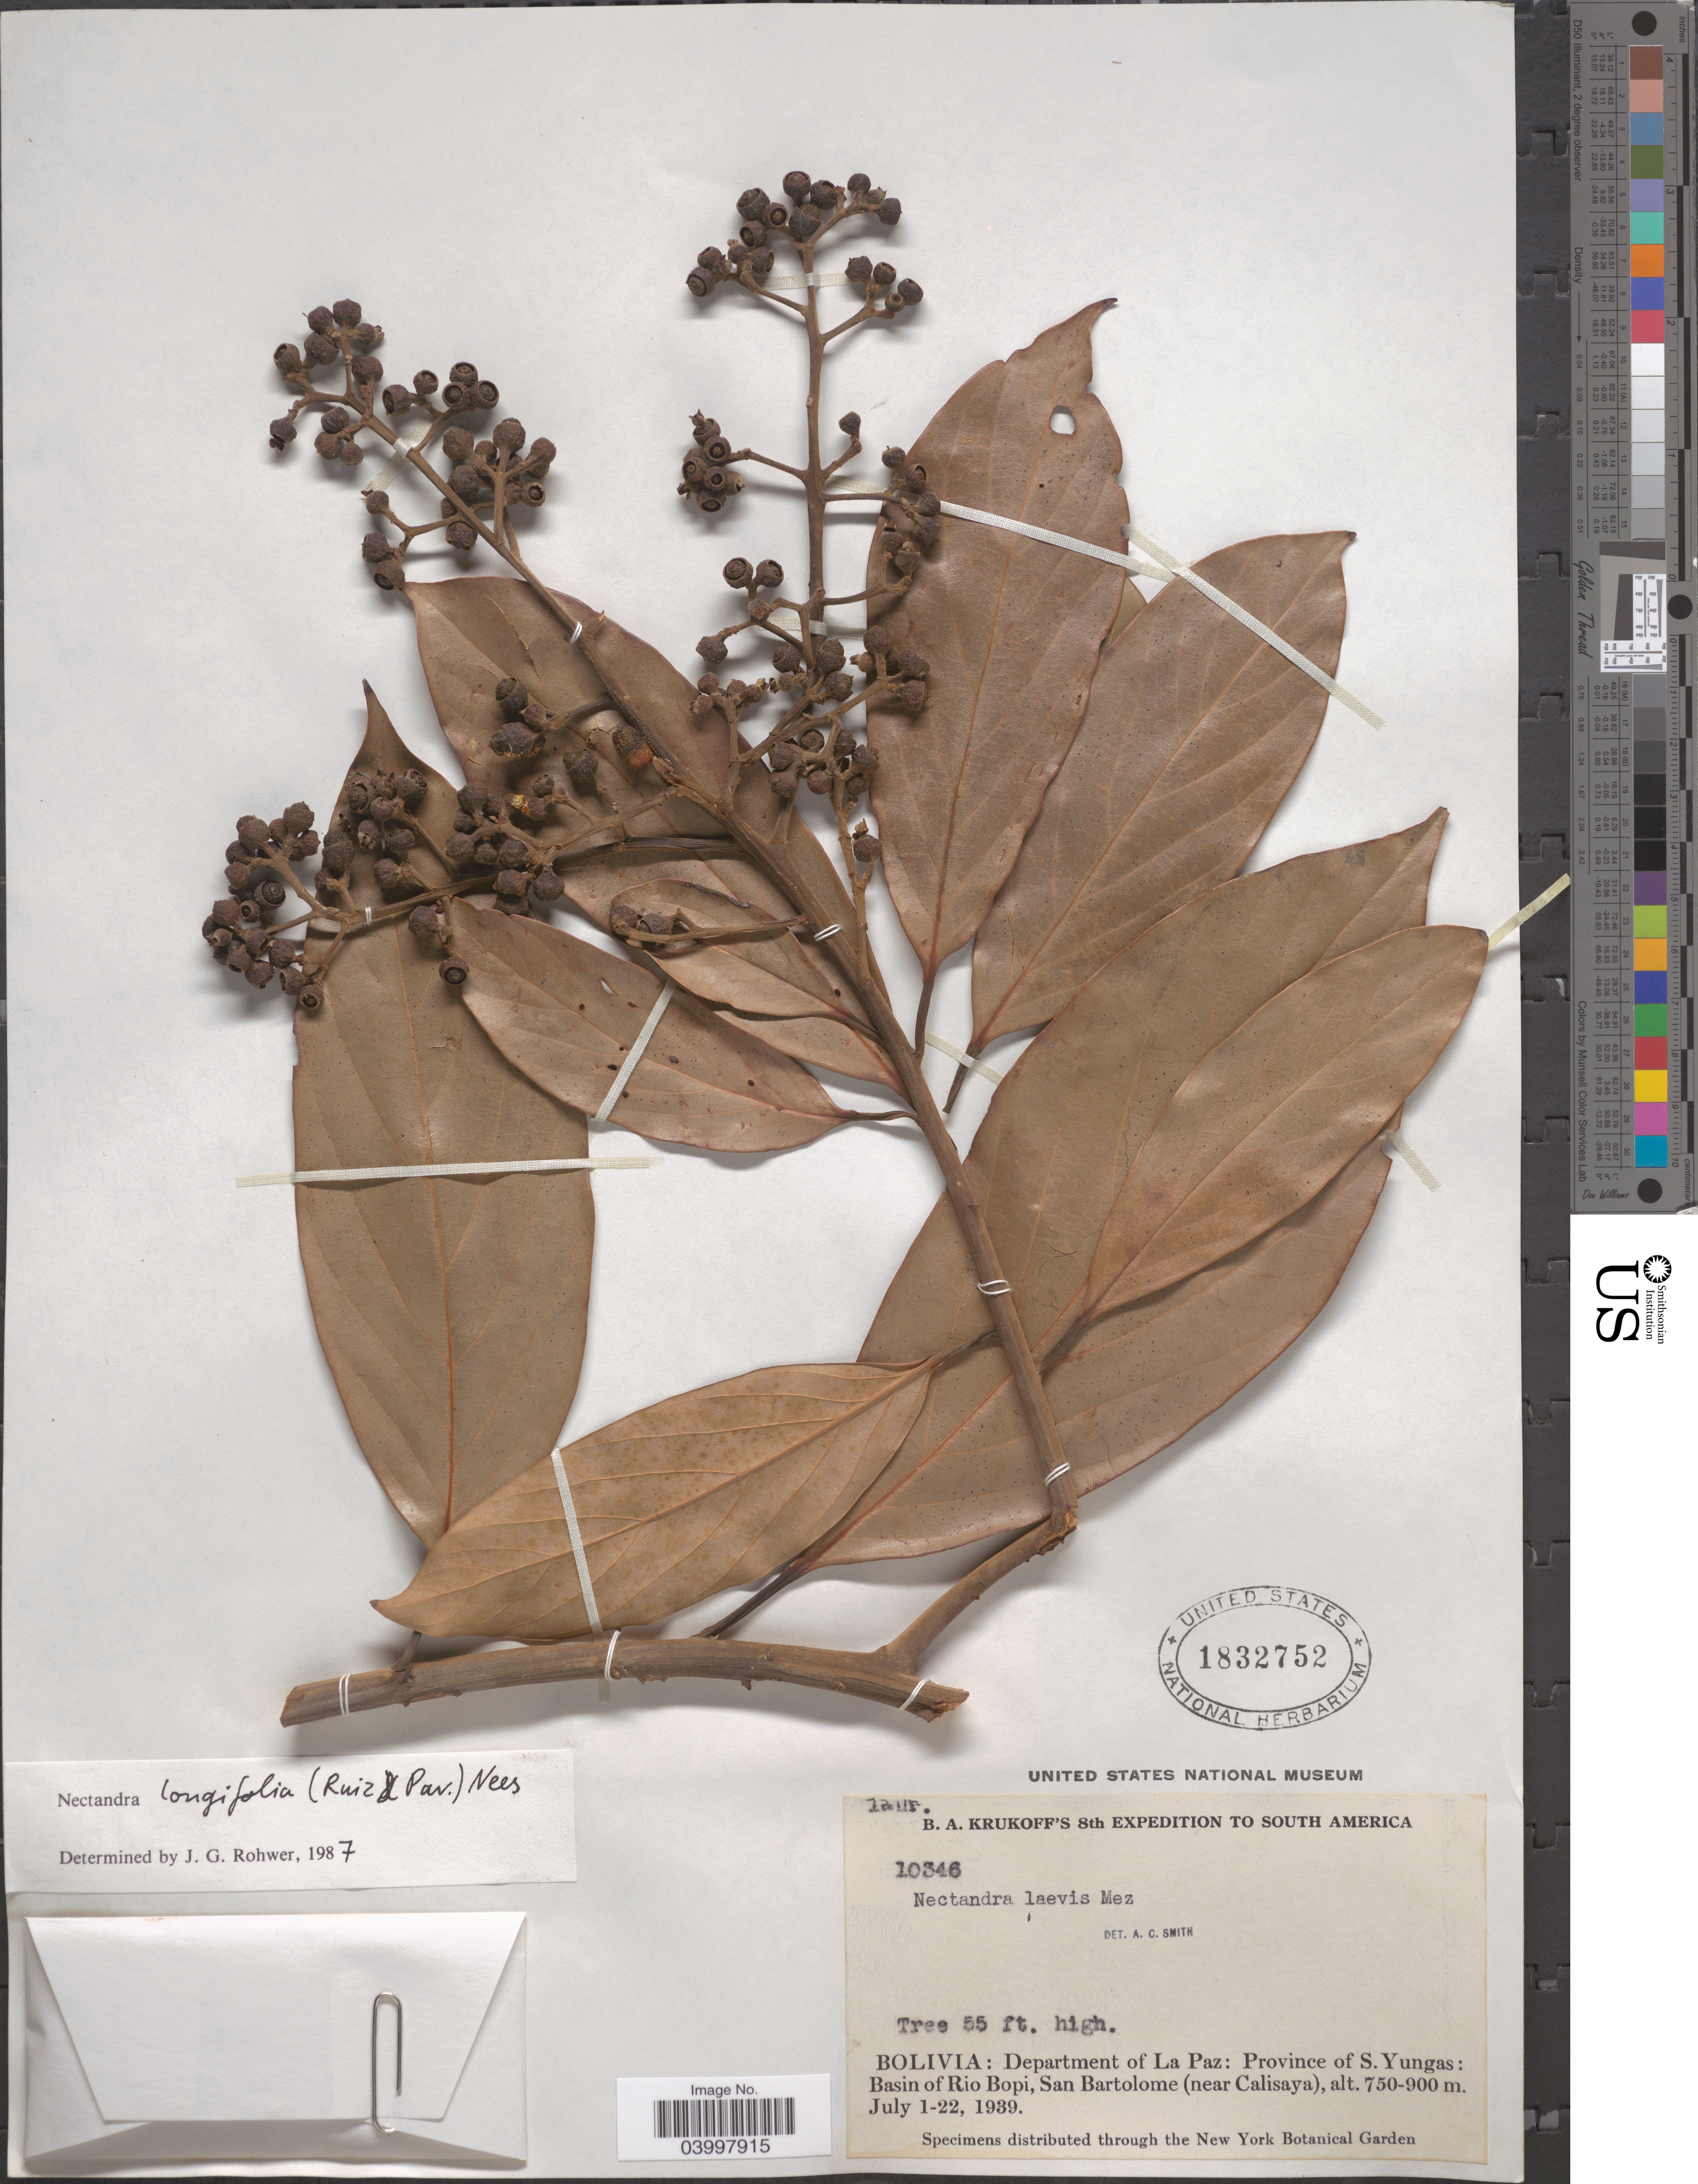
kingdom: Plantae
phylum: Tracheophyta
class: Magnoliopsida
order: Laurales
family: Lauraceae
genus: Nectandra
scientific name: Nectandra longifolia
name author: (Ruiz & Pav.) Nees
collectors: B. A. Krukoff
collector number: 10346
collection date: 1939-07-01/1939-07-22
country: Bolivia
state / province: La Paz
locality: South America. Department of La Paz: Province of S.Yungas: Basin of Rio Bopi, San Bartolome (near Calisaya).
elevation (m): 750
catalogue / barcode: US 1832752